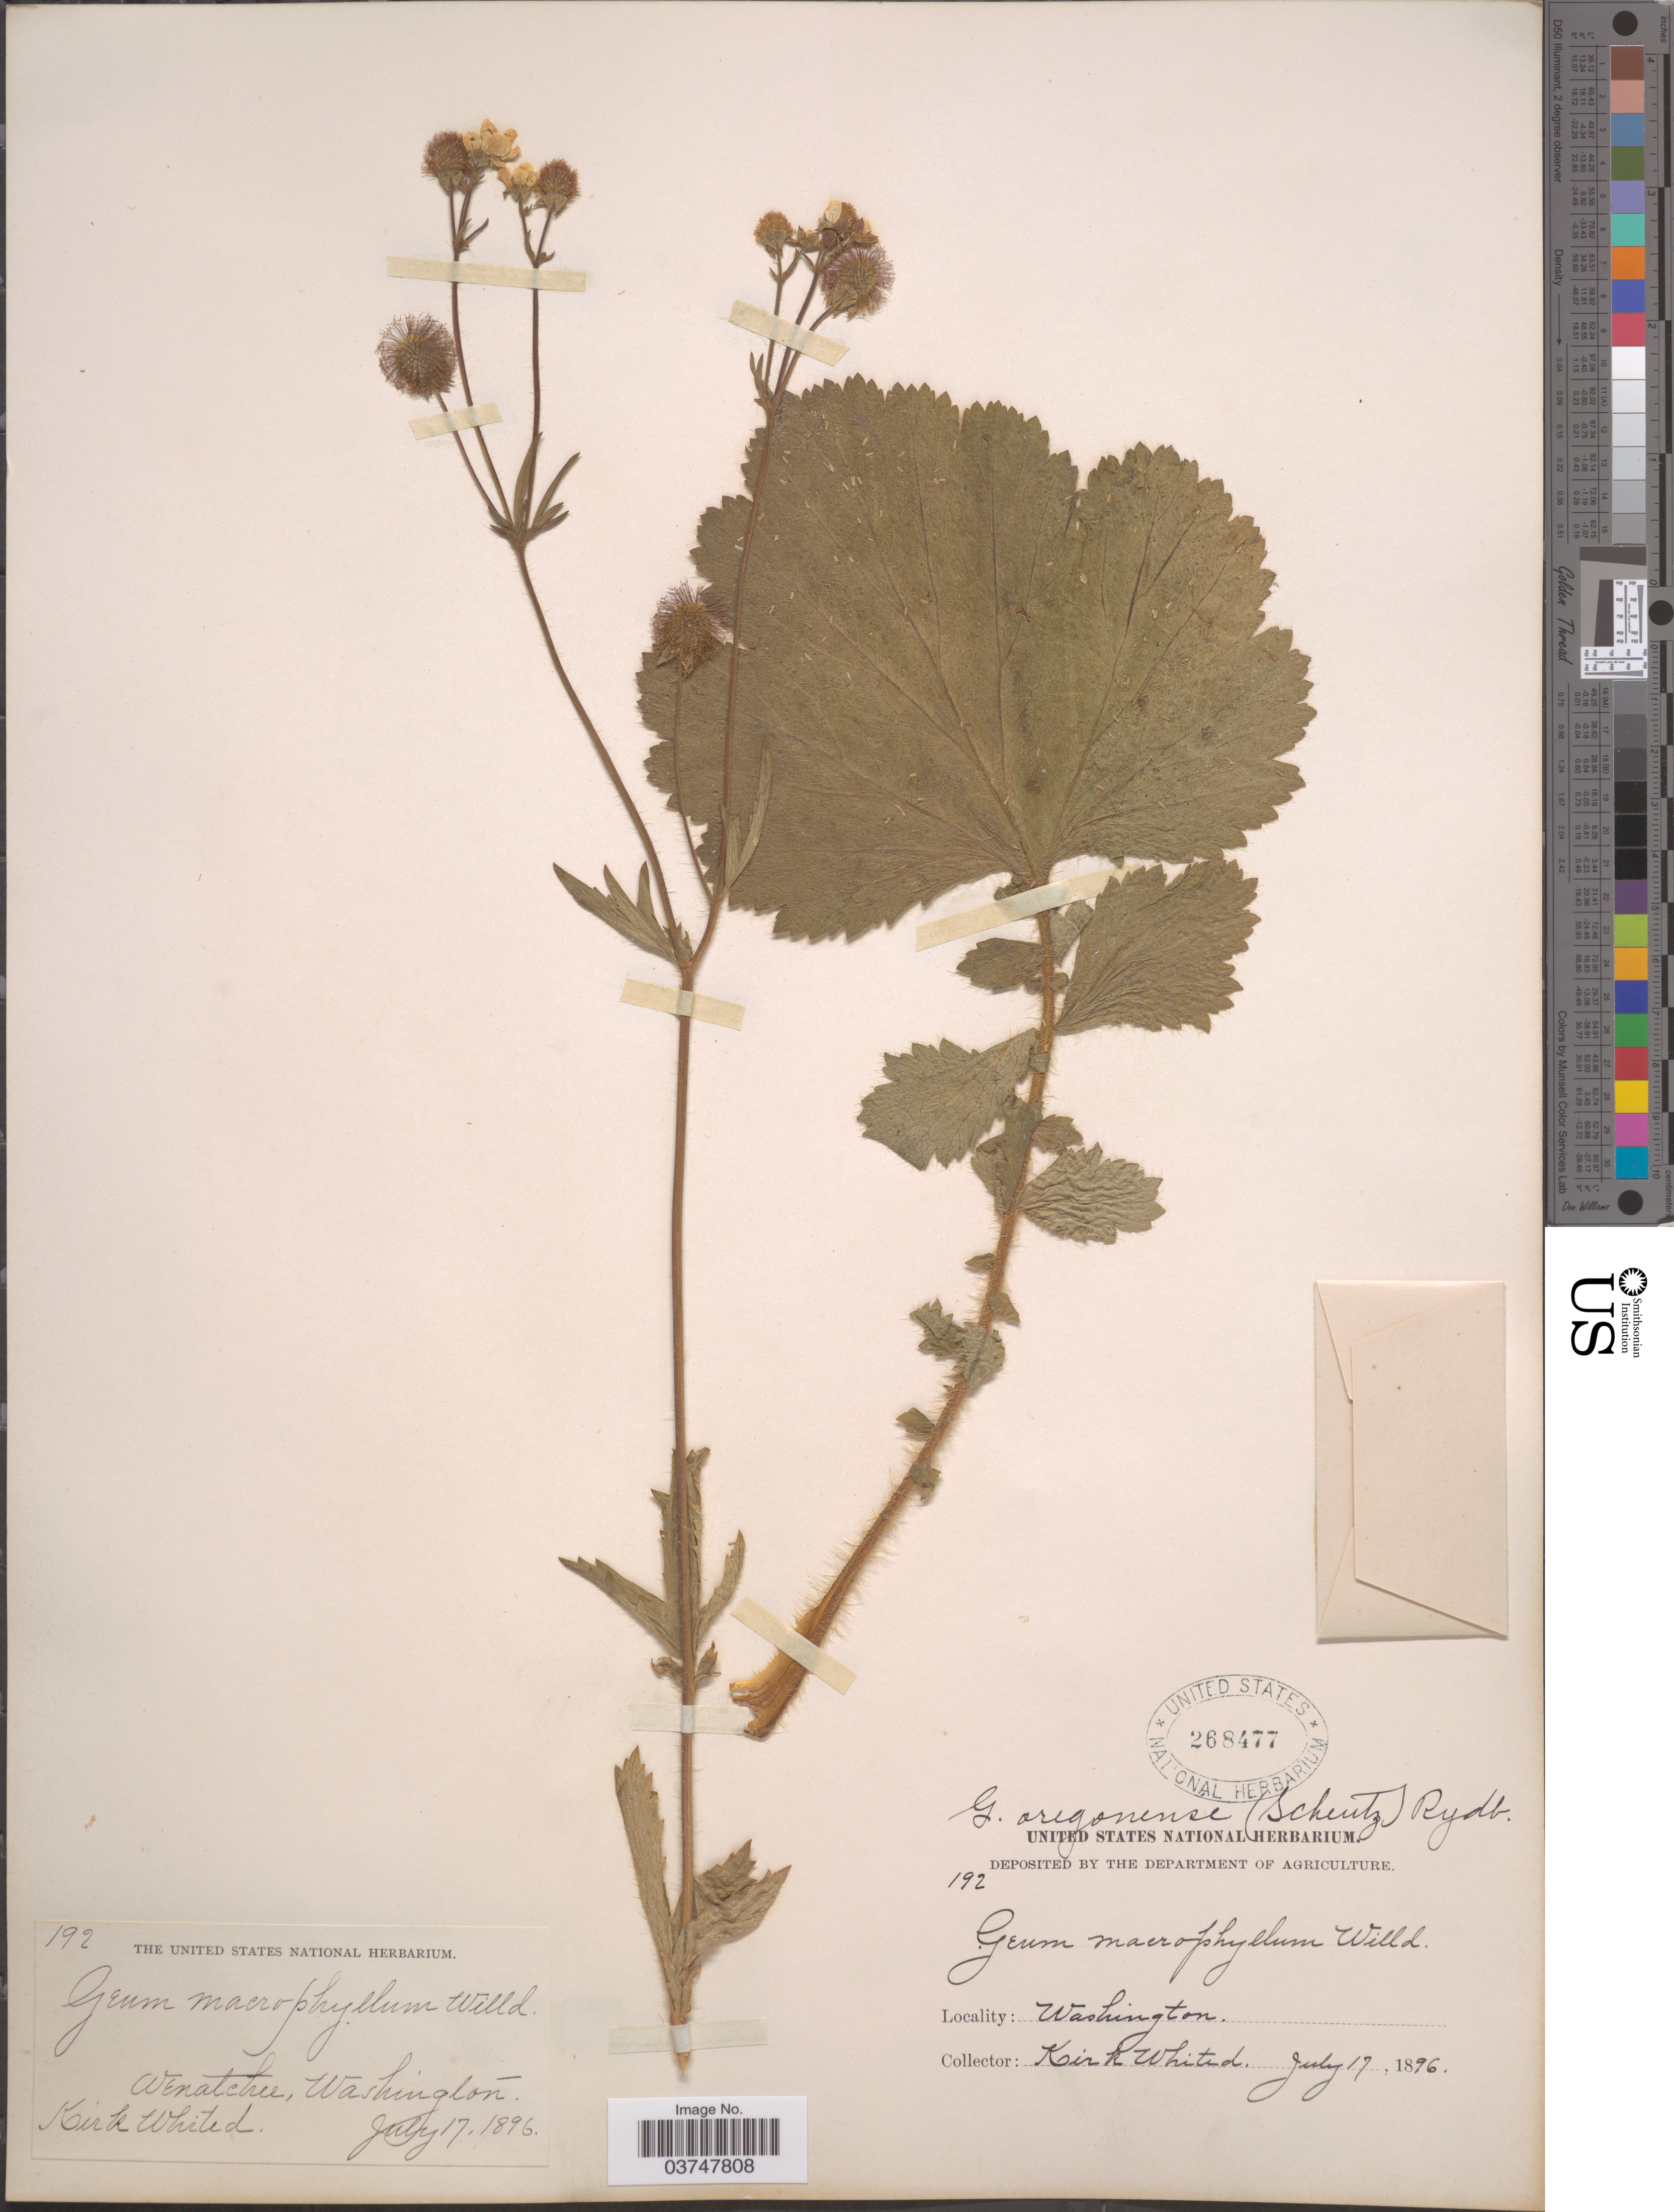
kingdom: Plantae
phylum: Tracheophyta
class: Magnoliopsida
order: Rosales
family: Rosaceae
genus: Geum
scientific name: Geum oregonense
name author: Rydb.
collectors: K. Whited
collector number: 192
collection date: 1896-07-17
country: United States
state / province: Washington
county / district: Chelan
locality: Wenatchee.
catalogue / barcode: US 268477